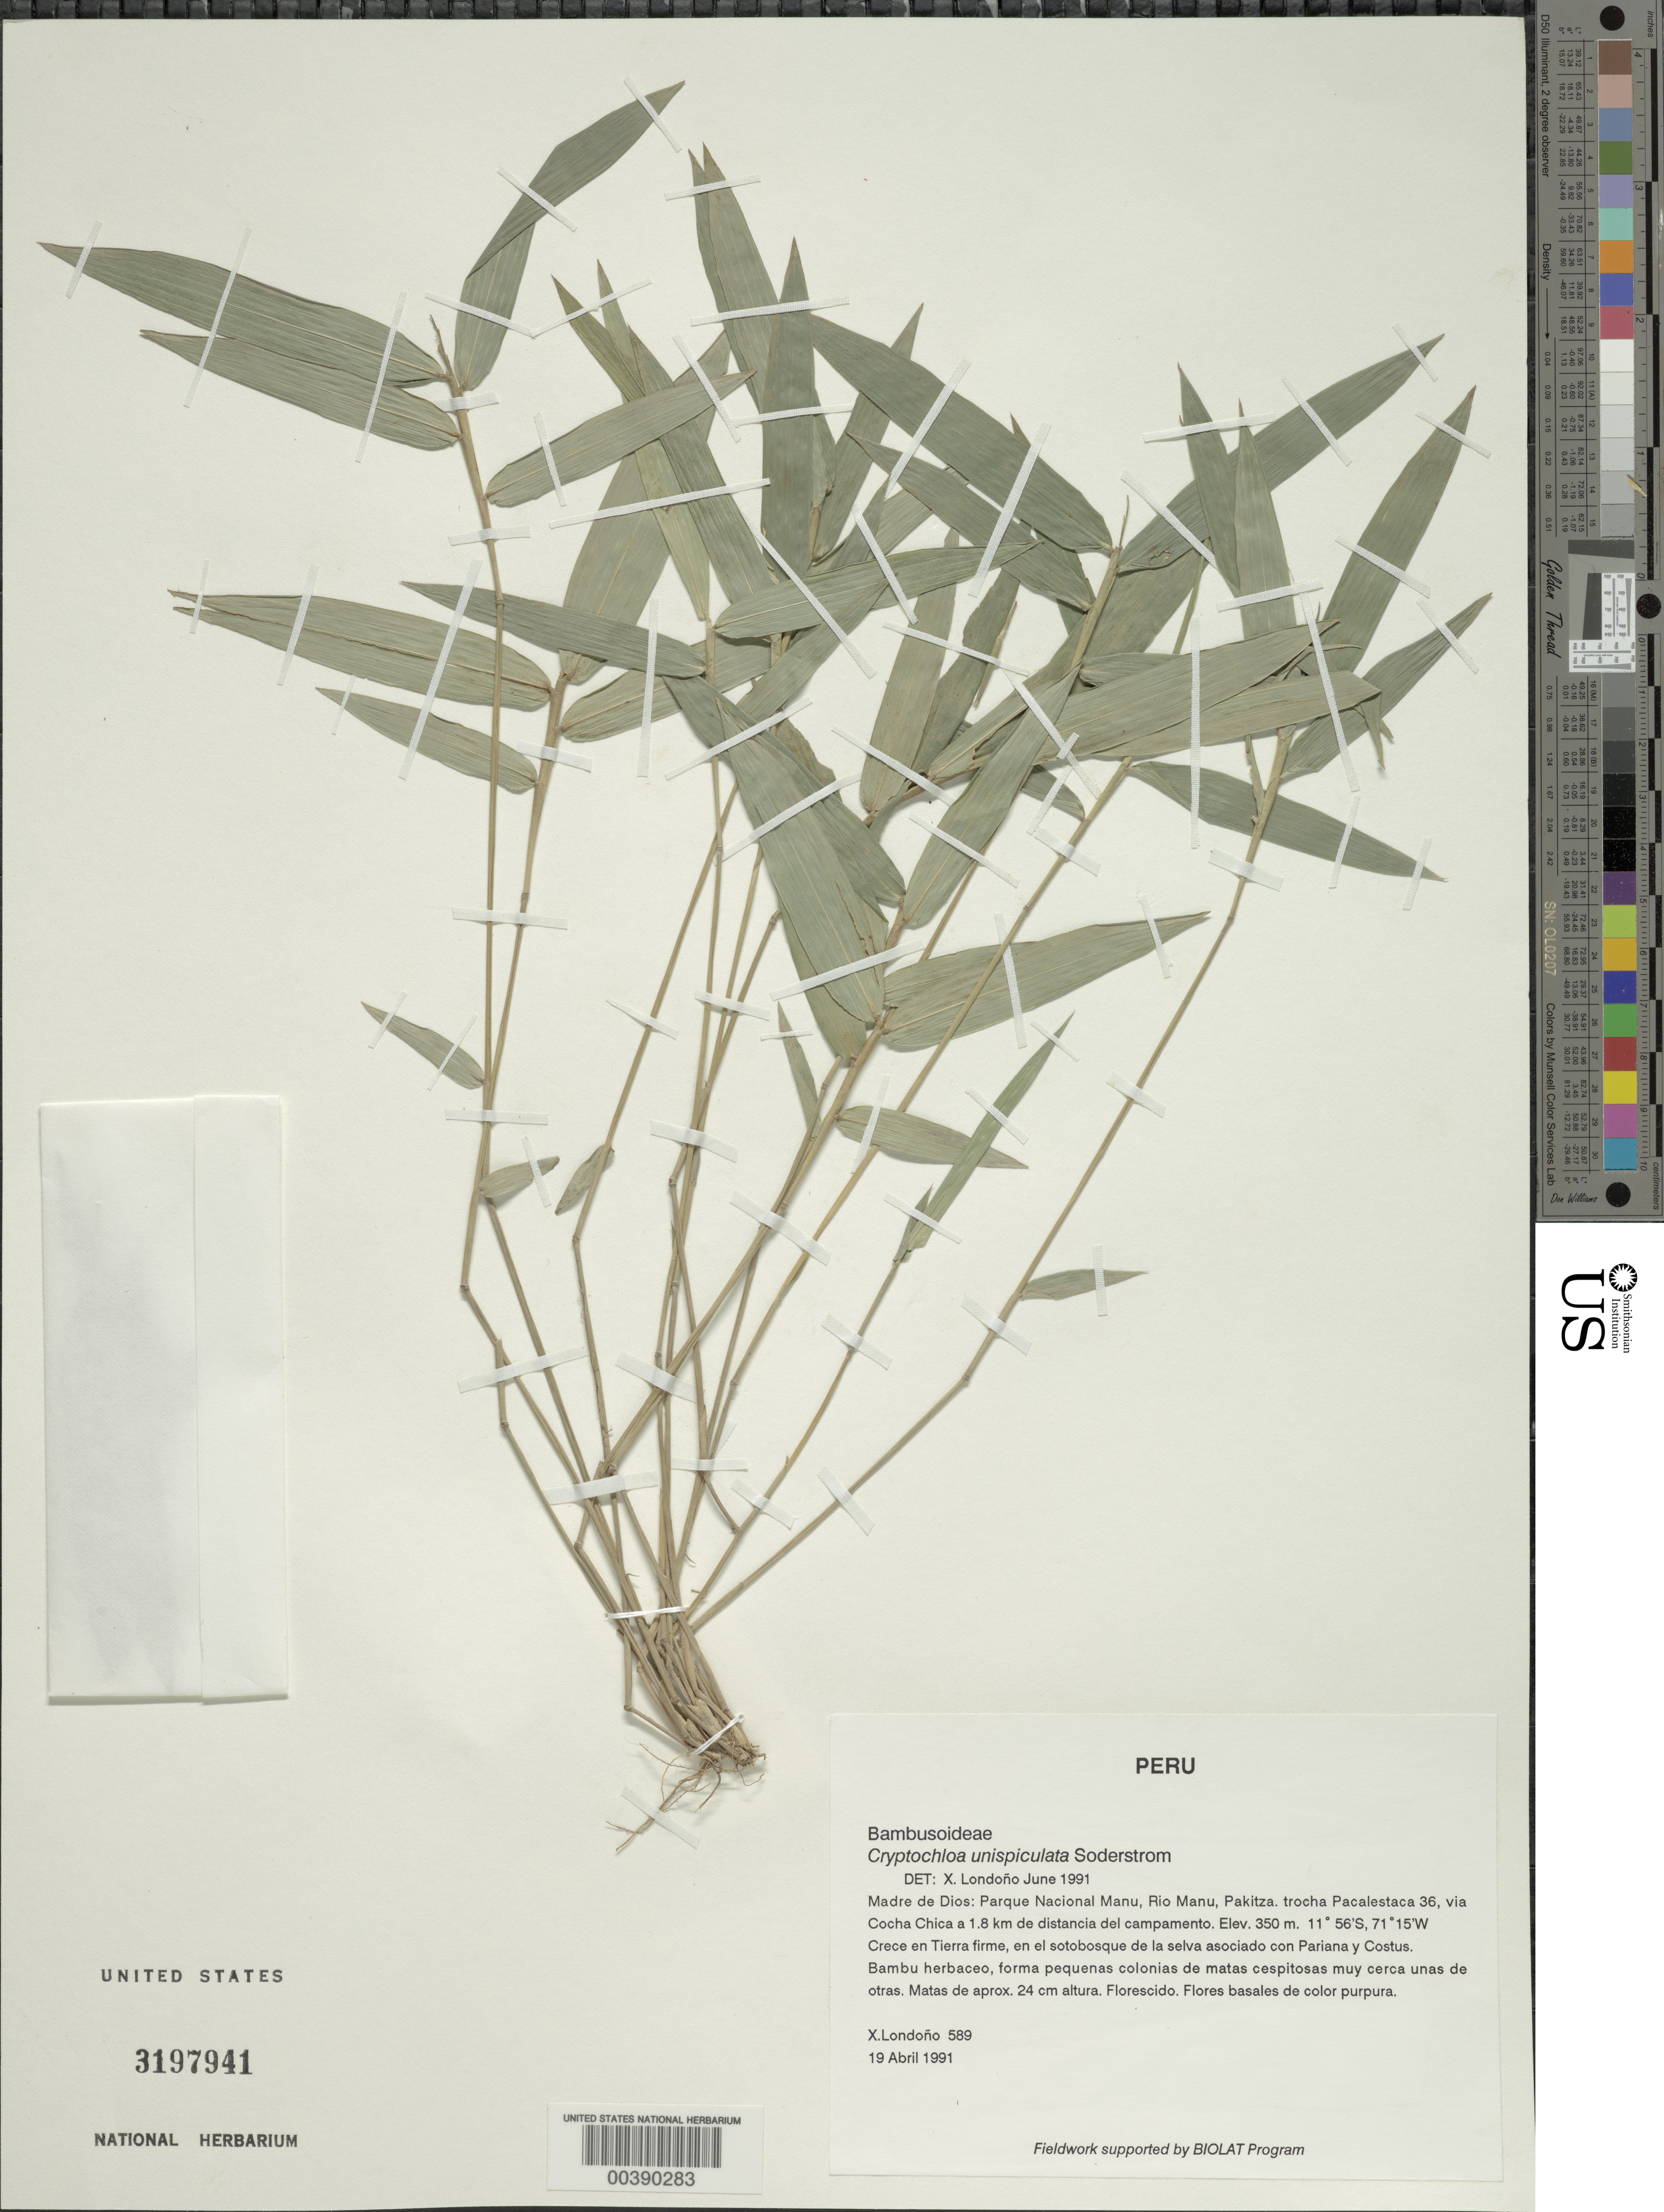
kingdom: Plantae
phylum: Tracheophyta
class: Liliopsida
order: Poales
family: Poaceae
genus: Cryptochloa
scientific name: Cryptochloa unispiculata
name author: Soderstr.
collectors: X. Londoño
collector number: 589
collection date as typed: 19 Apr 1991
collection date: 1991-04-19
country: Peru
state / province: Madre de Dios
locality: Parque nacional manu, rio manu, pakitza, trocha pacalestaca 36, via cocha chica a 1.8 km de distancia del campamento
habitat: Crece en tierra firme, en el sotobosque de la selva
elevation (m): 350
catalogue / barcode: US 3197941